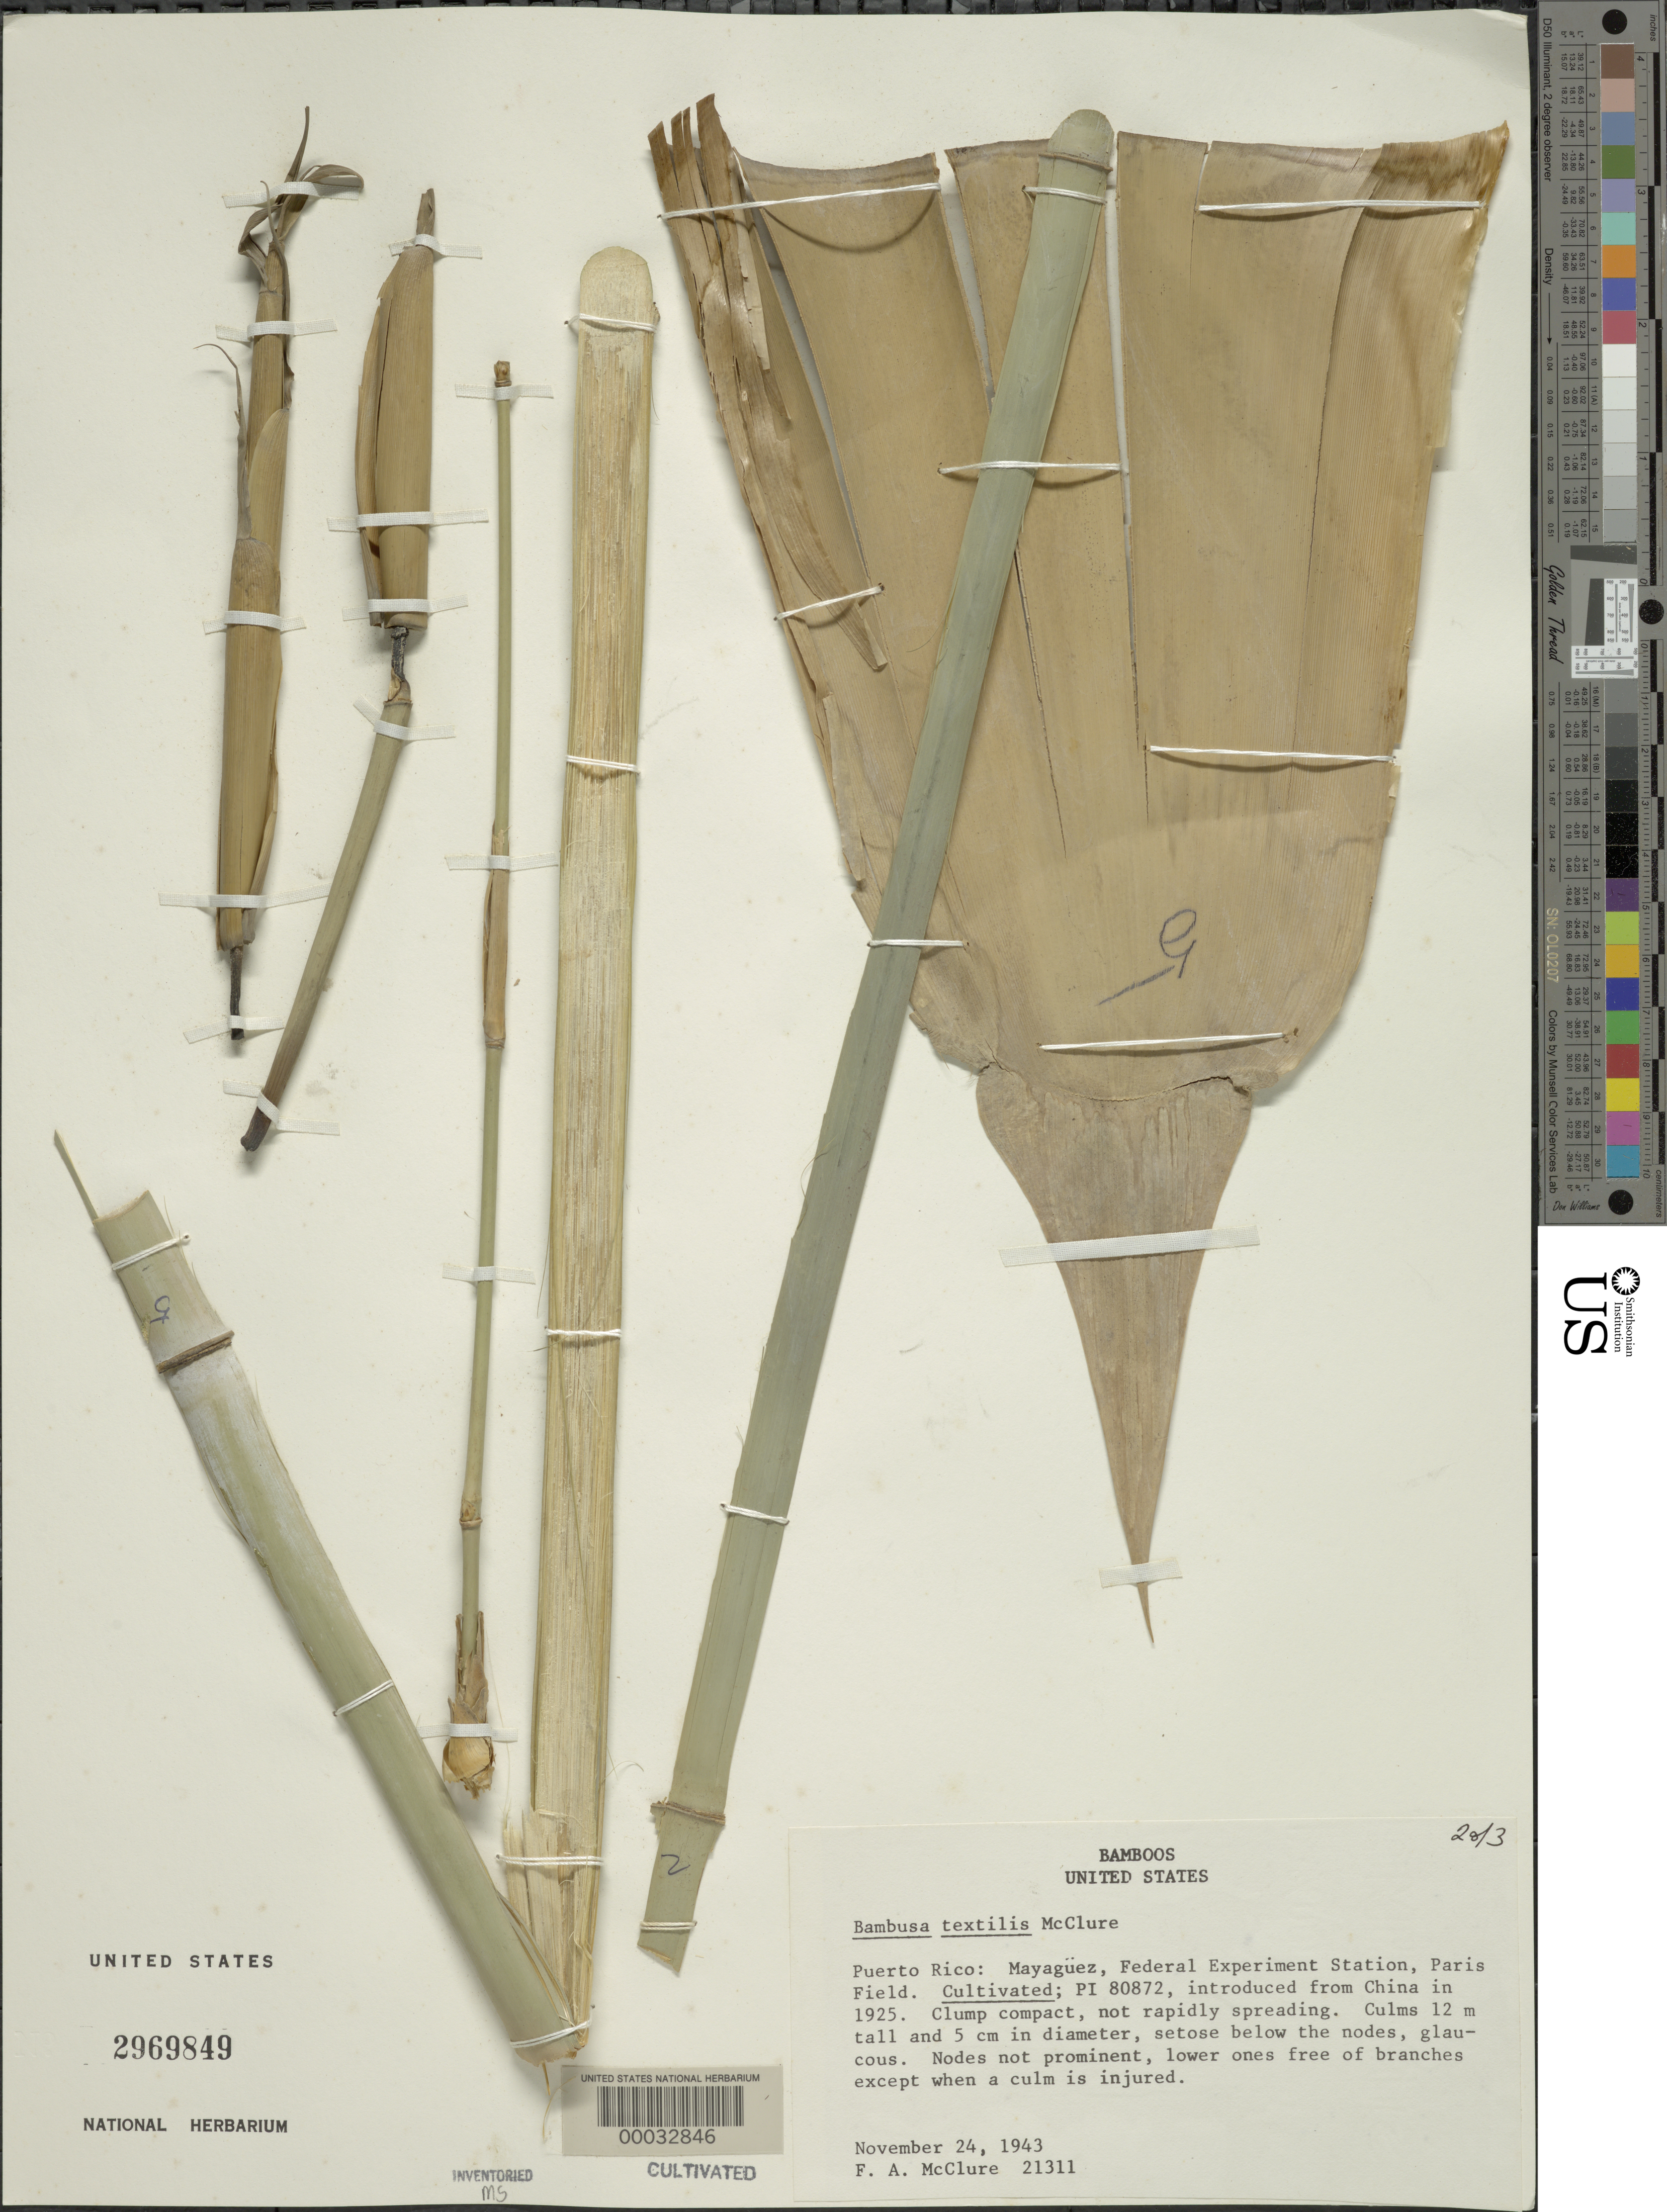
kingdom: Plantae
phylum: Tracheophyta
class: Liliopsida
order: Poales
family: Poaceae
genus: Bambusa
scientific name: Bambusa textilis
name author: McClure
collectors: F. A. McClure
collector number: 21311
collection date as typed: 24 Nov 1943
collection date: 1943-11-24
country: Puerto Rico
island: Greater Antilles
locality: Federal experimental station, paris field-mayaguez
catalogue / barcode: US 2969849